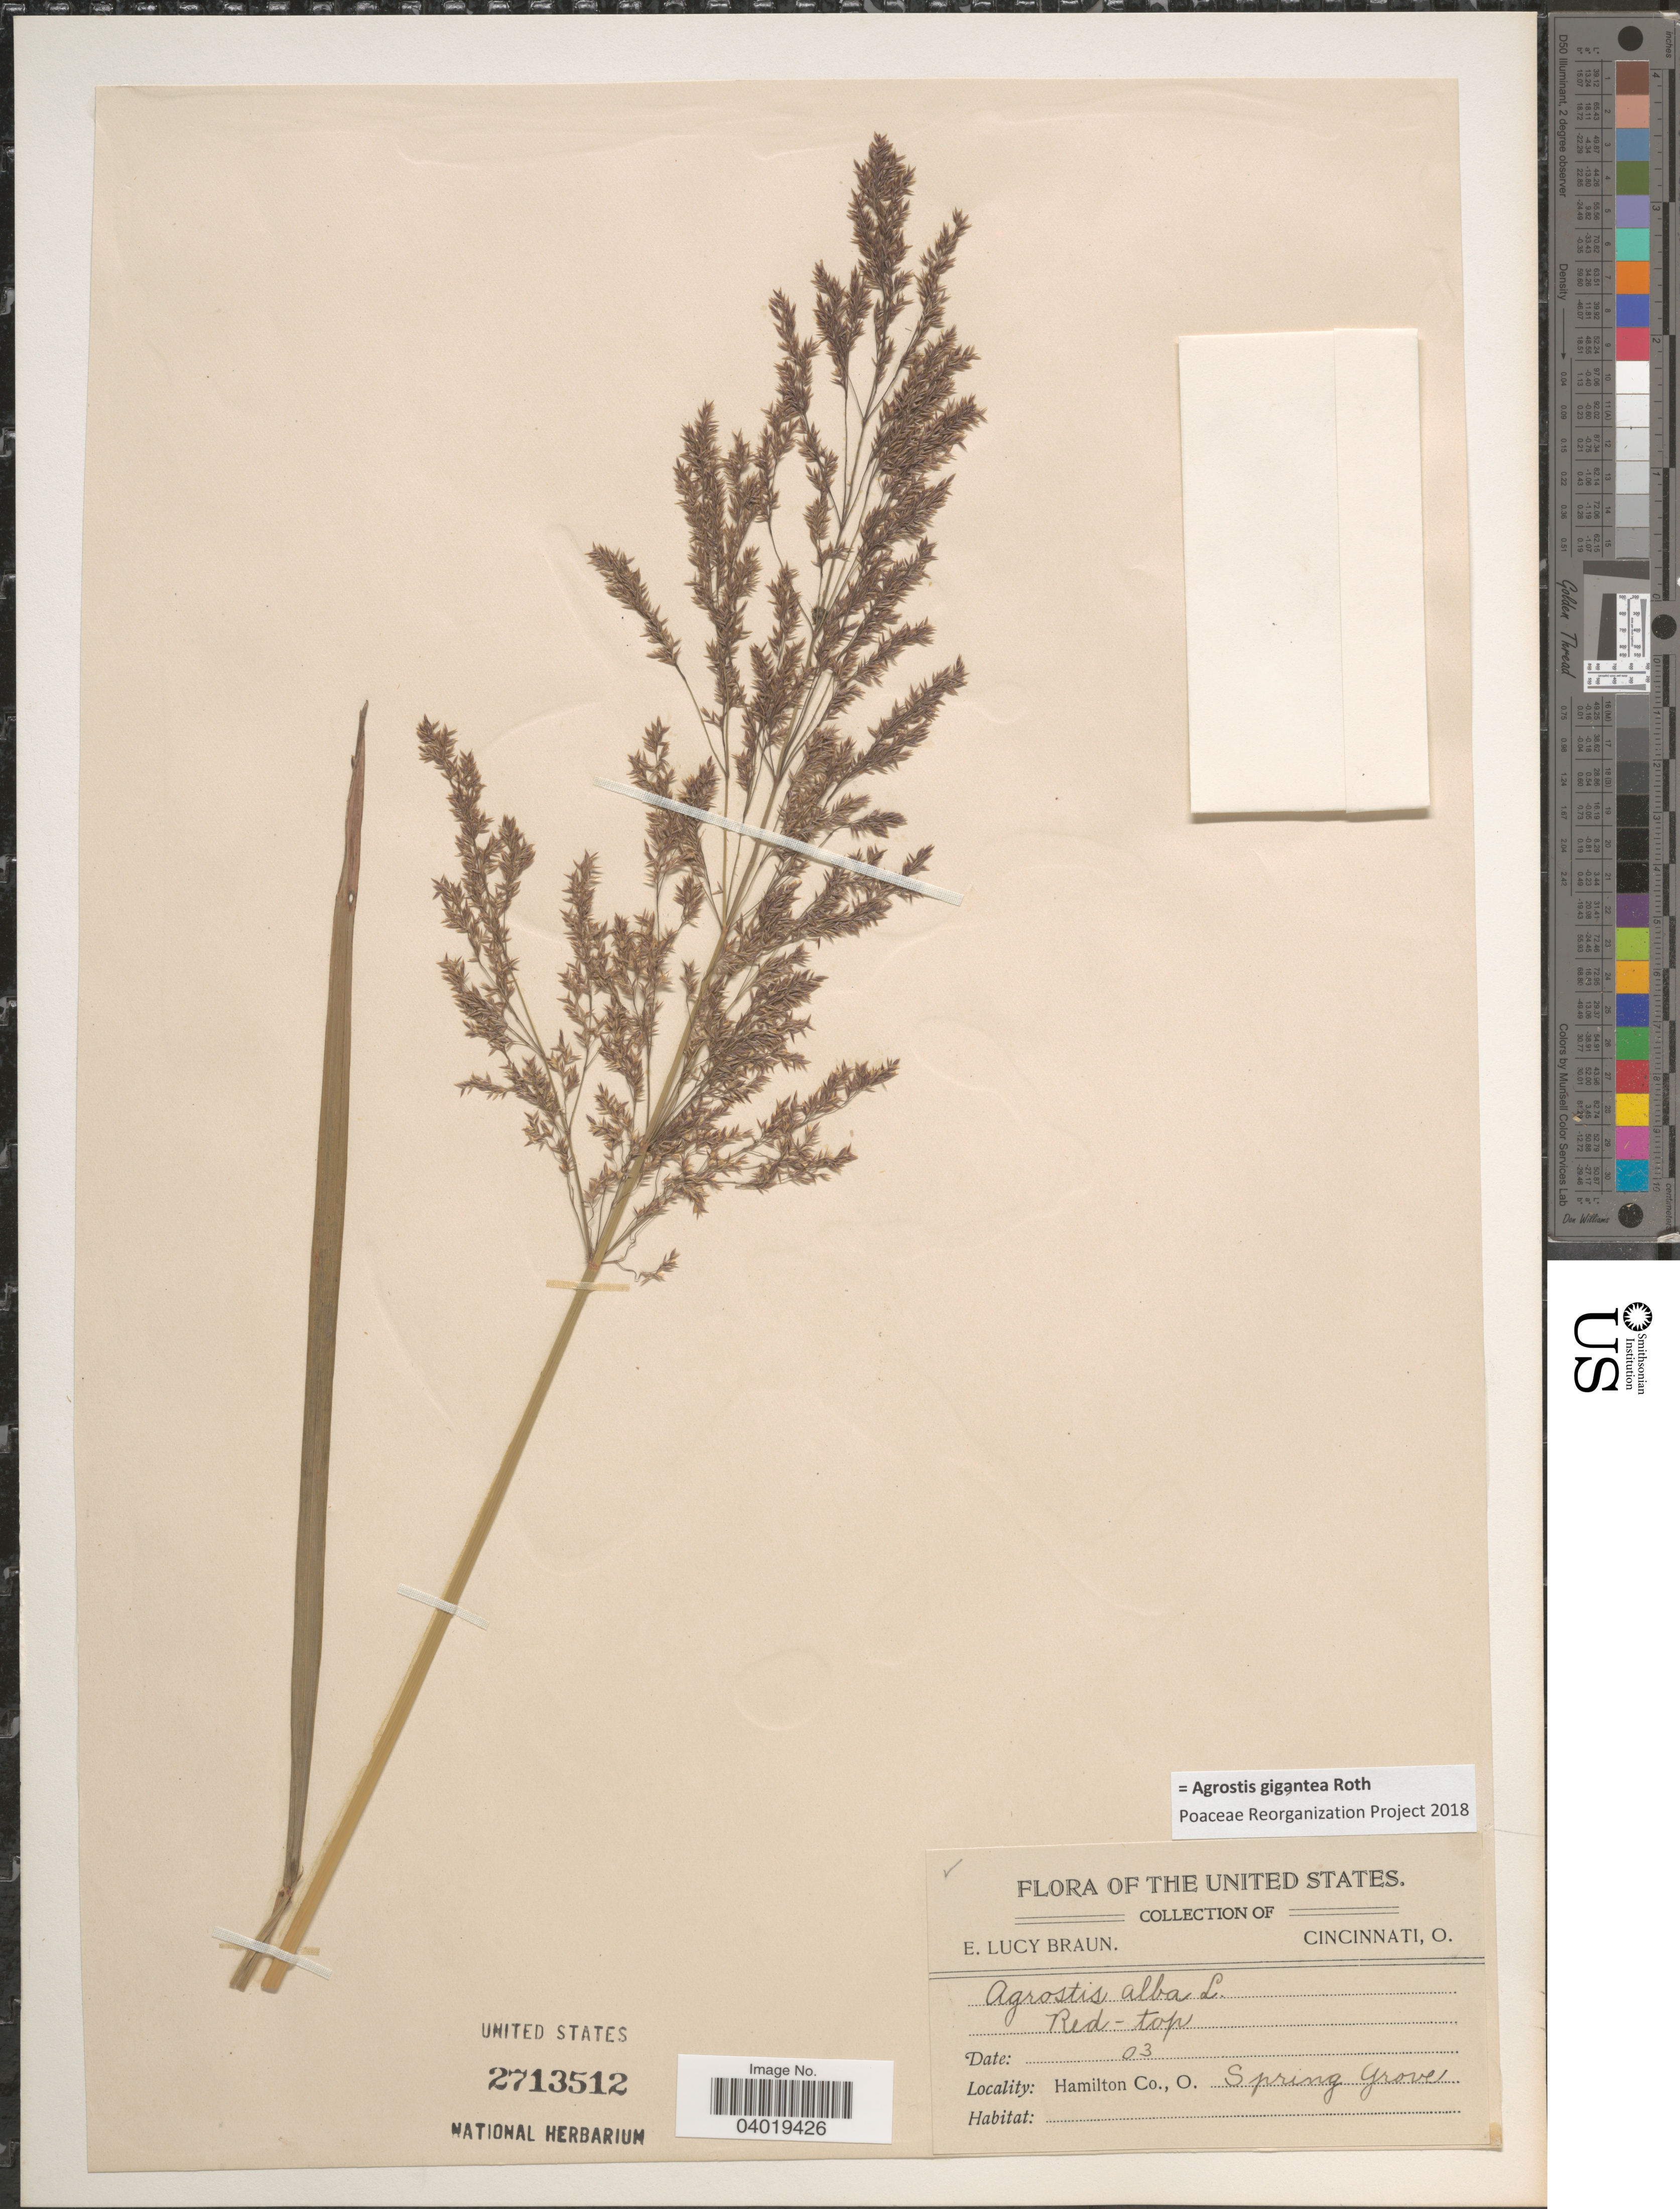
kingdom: Plantae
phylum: Tracheophyta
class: Liliopsida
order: Poales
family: Poaceae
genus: Agrostis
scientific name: Agrostis gigantea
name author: Roth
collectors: E. L. Braun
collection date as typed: Transcribed d/m/y: //3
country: United States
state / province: Ohio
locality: Hamilton Co., Spring Grove.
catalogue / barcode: US 2713512